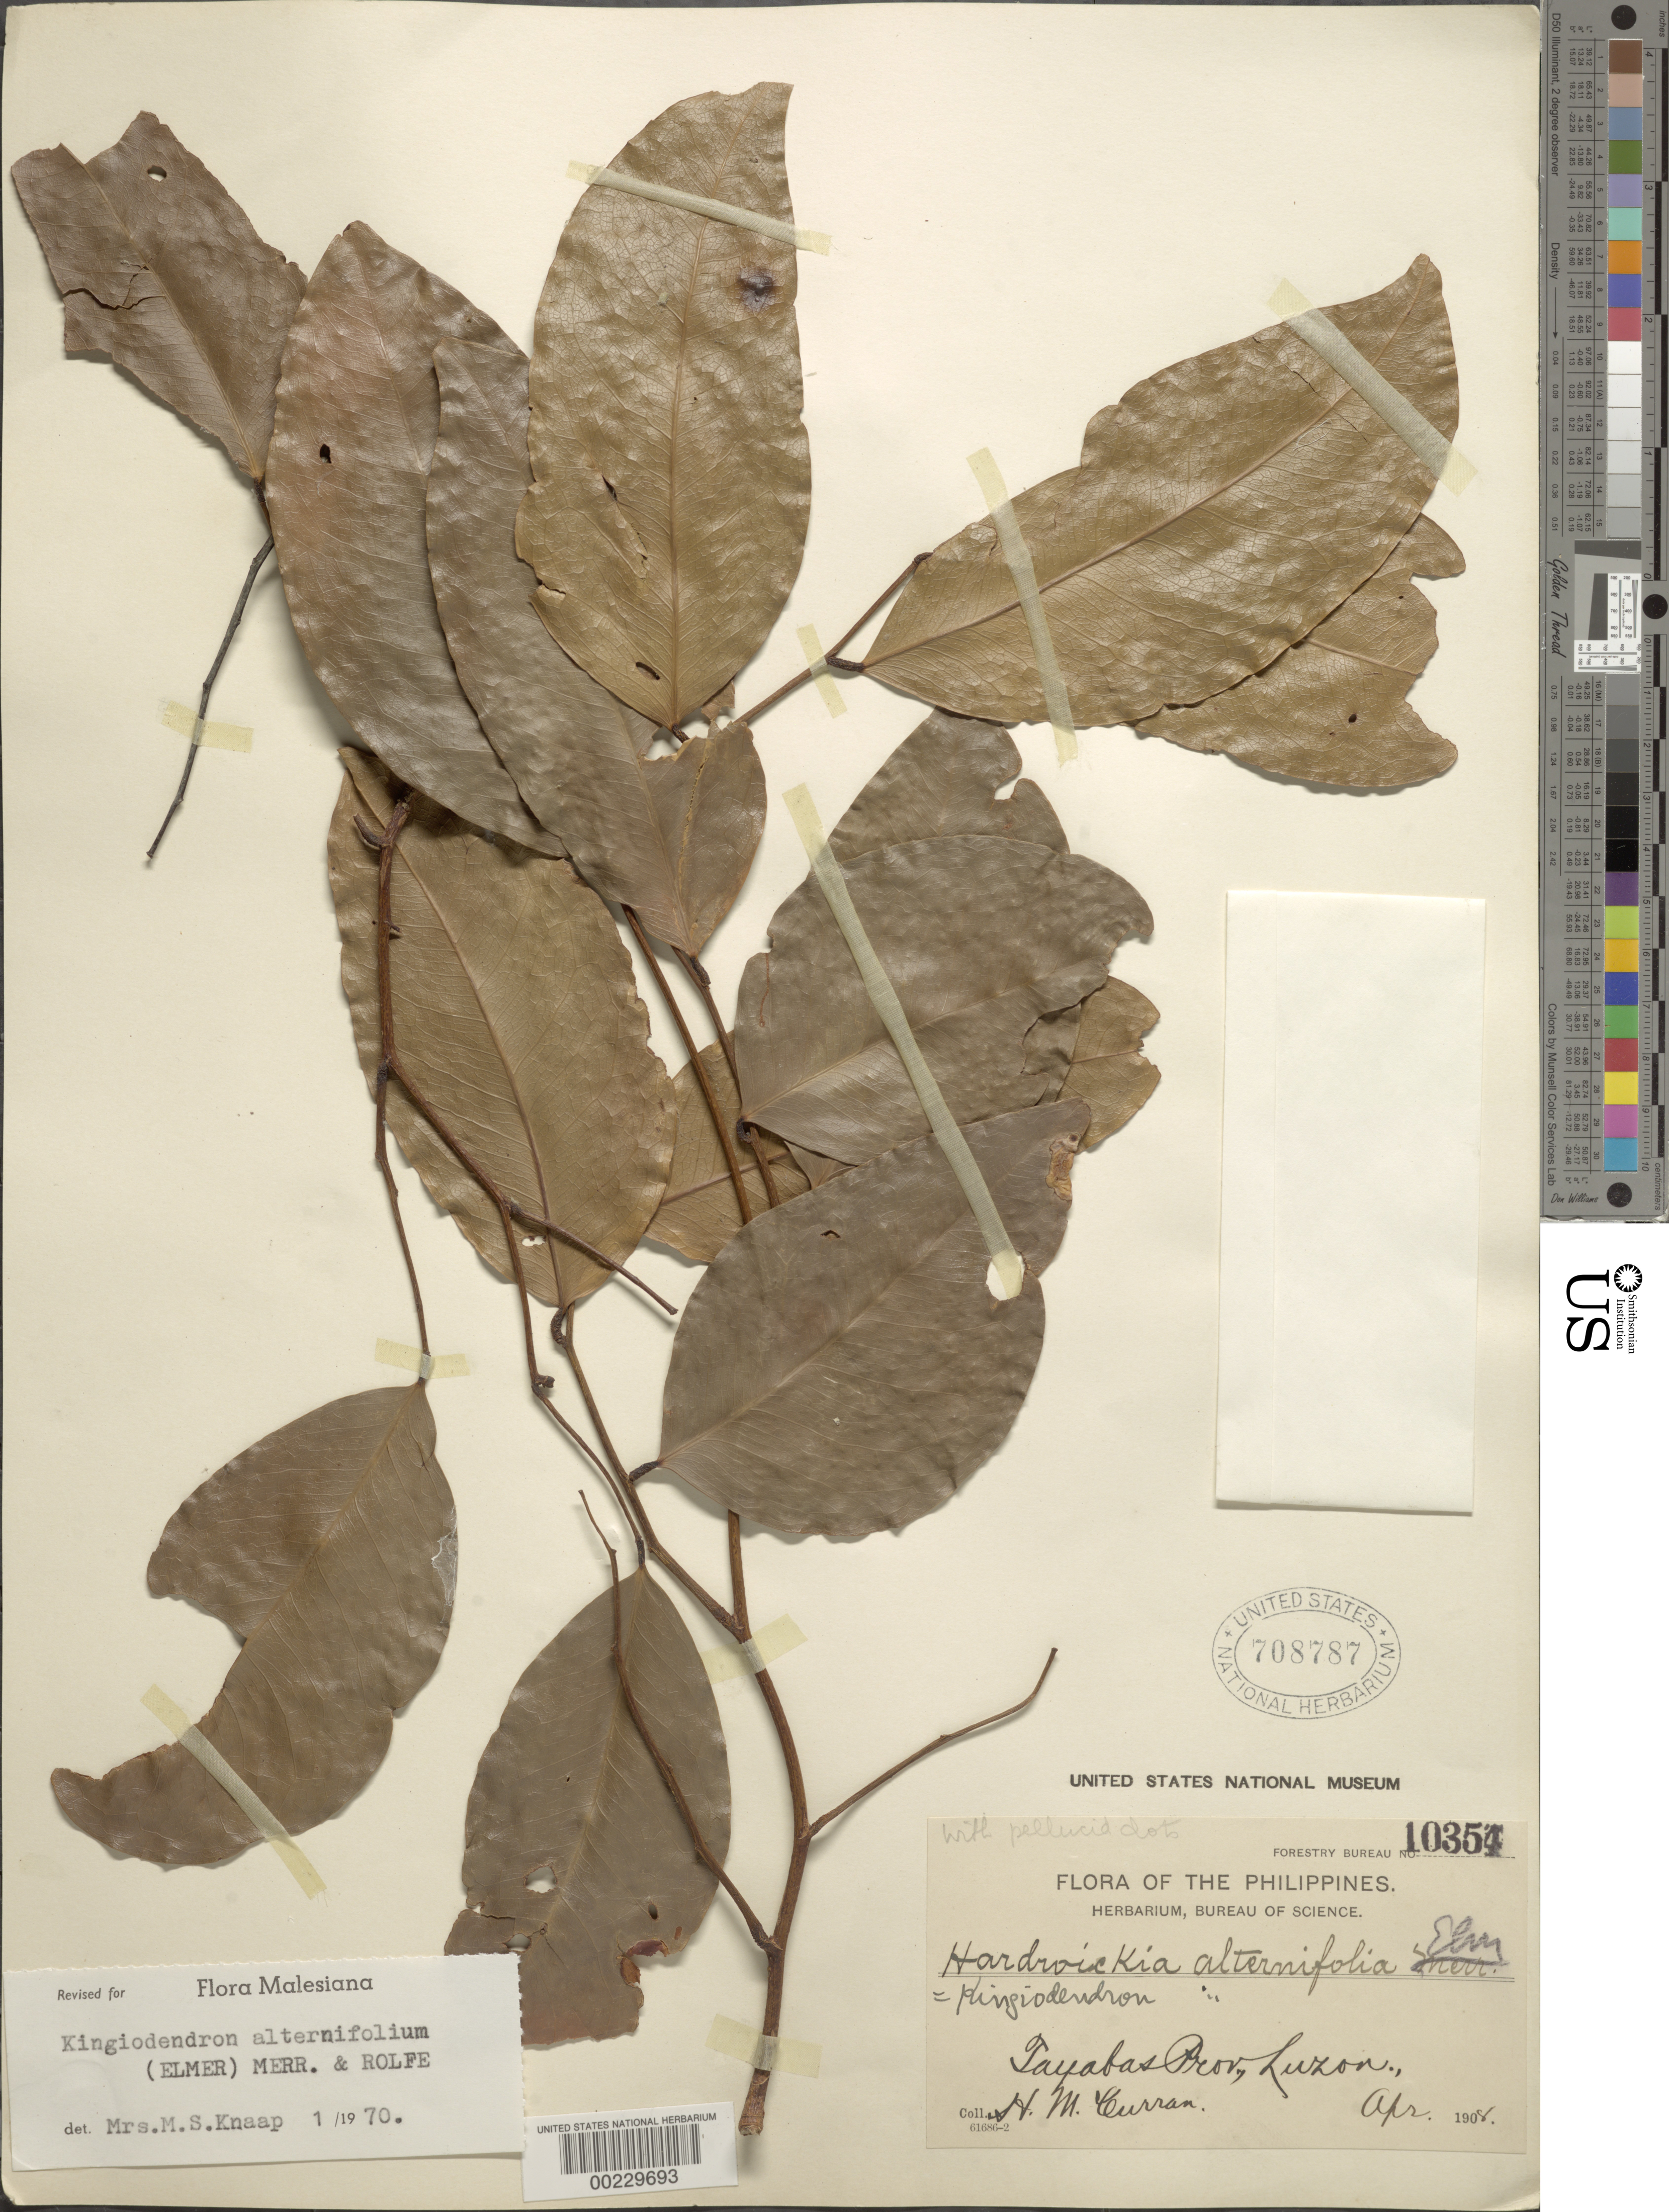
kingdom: Plantae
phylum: Tracheophyta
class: Magnoliopsida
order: Fabales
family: Fabaceae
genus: Kingiodendron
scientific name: Kingiodendron alternifolium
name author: (Elmer) Merr. & Rolfe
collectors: H. M. Curran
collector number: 10354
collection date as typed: Apr 1908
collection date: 1908-04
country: Philippines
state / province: Calabarzon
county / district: Quezon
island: Luzon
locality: Tayabas prov. [= quezon province]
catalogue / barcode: US 708787